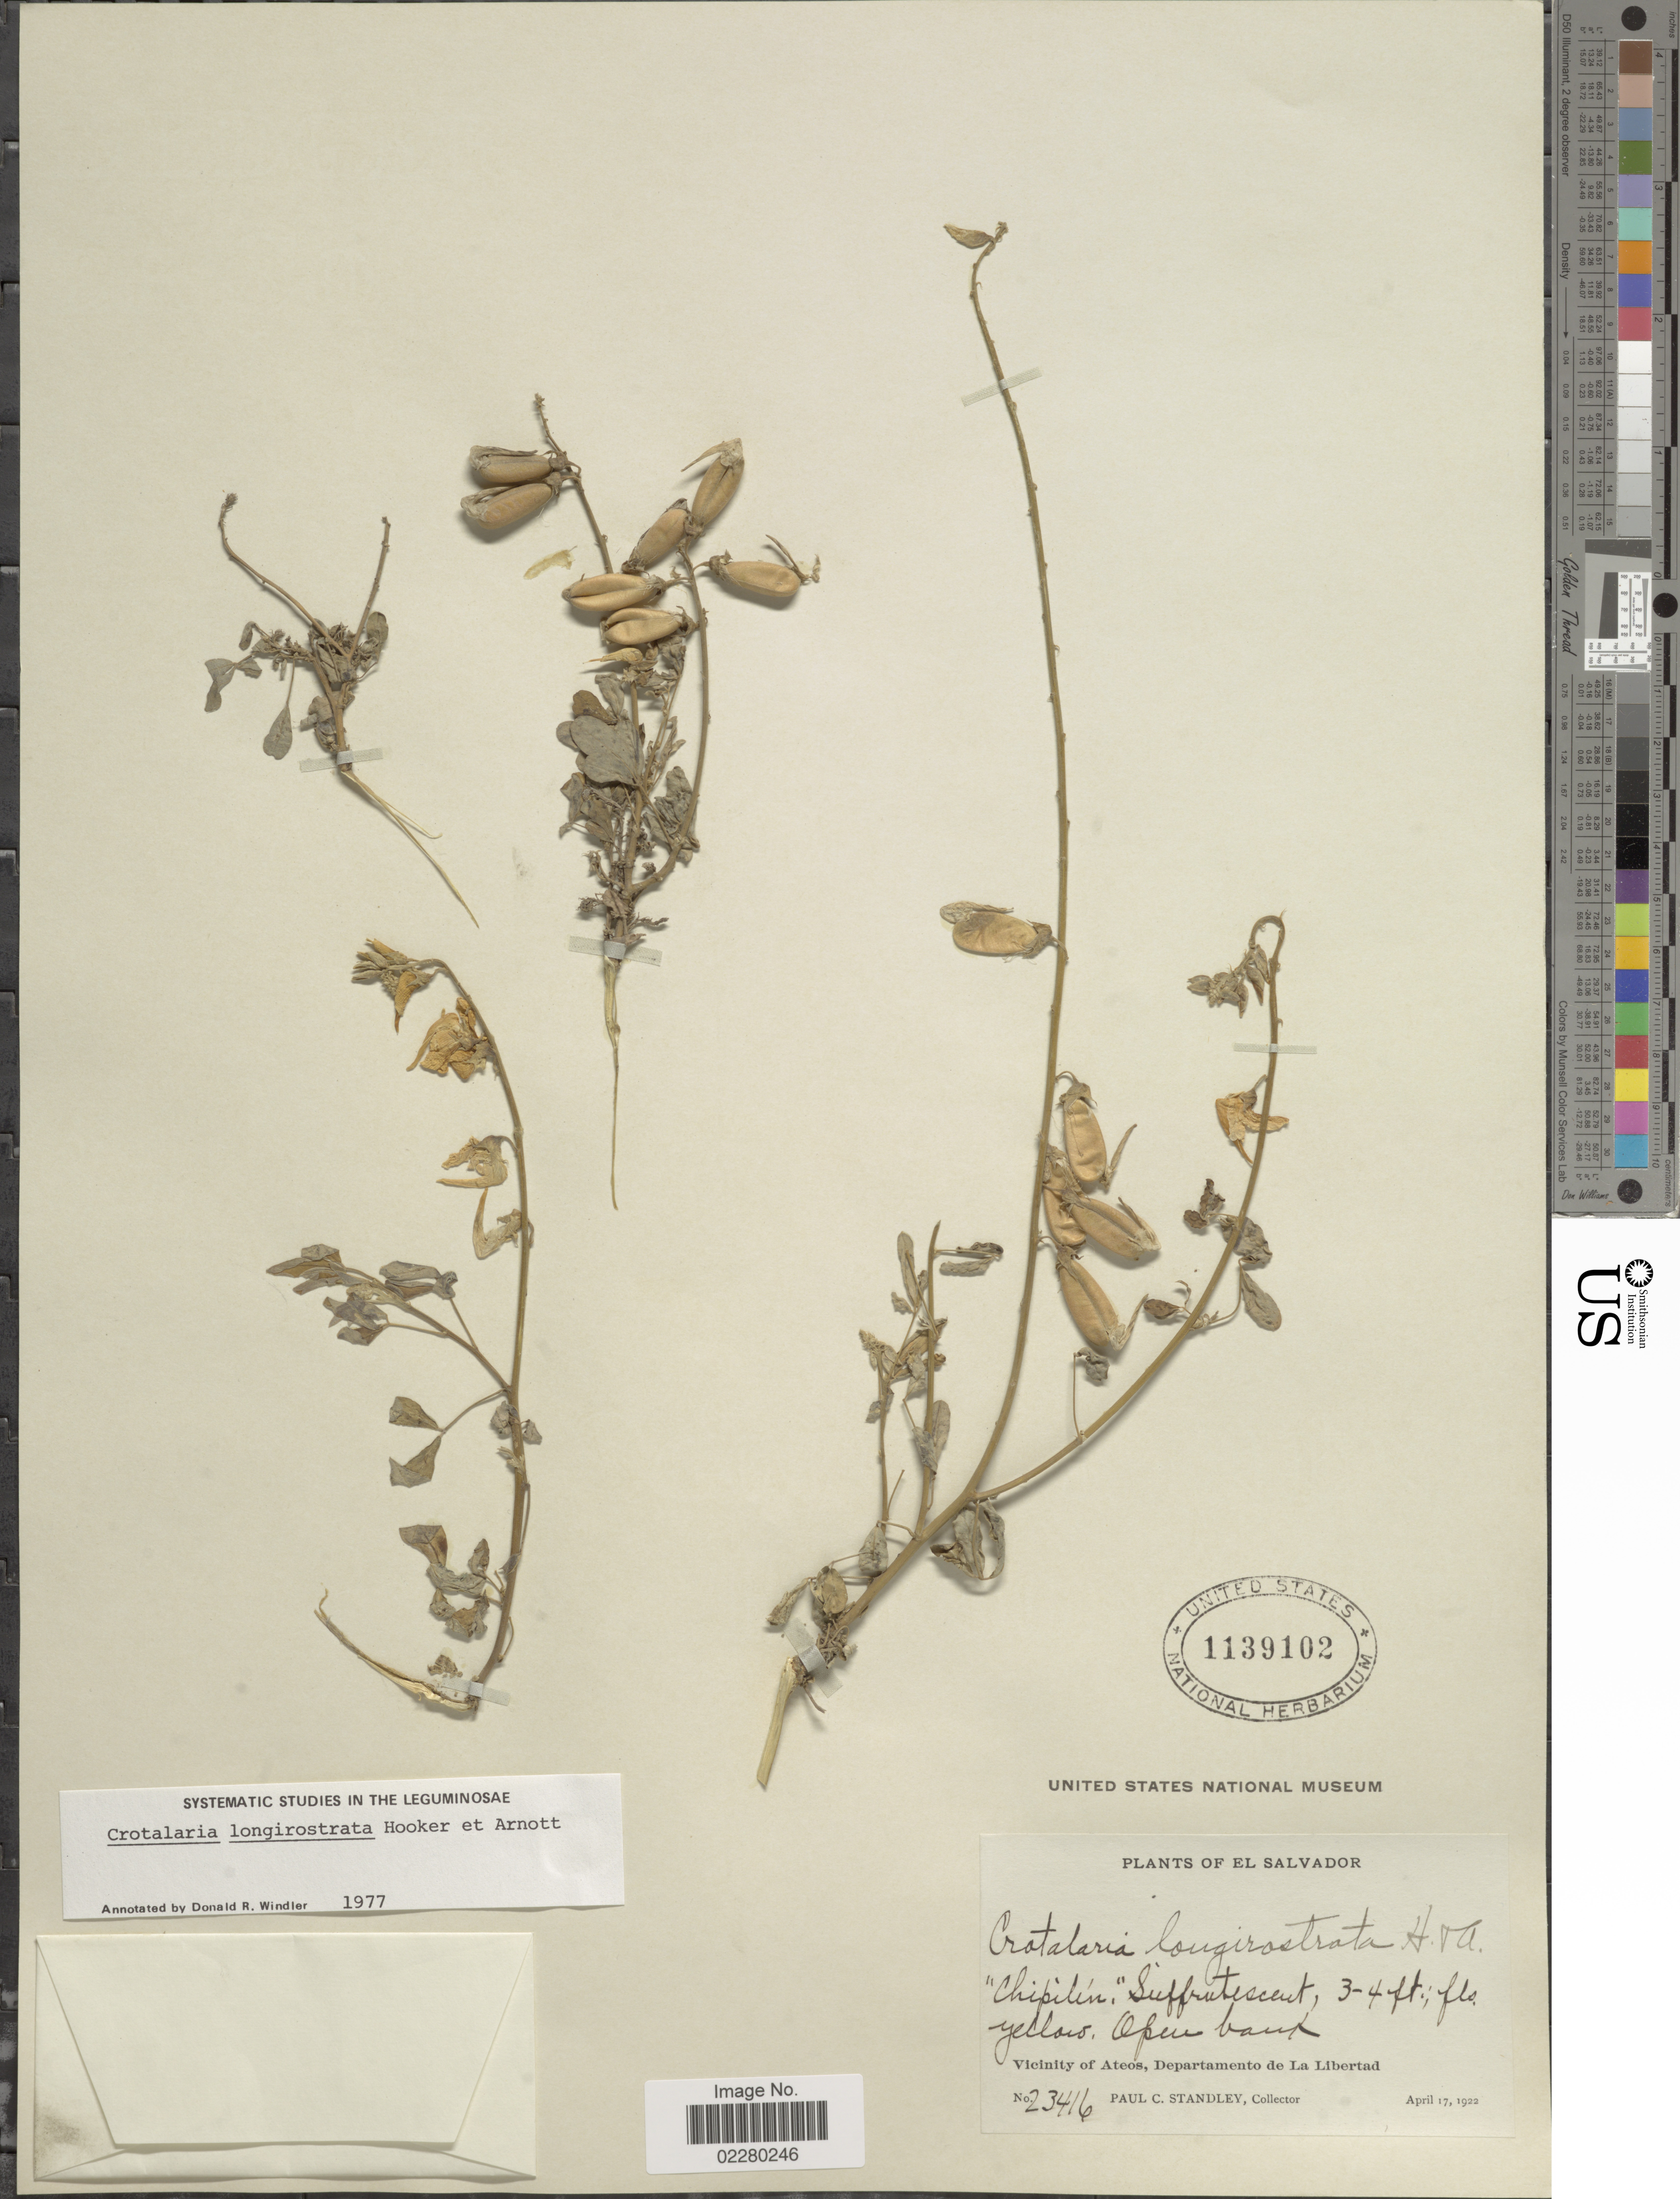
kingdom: Plantae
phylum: Tracheophyta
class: Magnoliopsida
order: Fabales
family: Fabaceae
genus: Crotalaria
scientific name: Crotalaria longirostrata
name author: Hook. & Arn.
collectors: P. C. Standley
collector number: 23416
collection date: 1922-04-17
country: El Salvador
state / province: La Libertad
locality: Vicinity of Ateos, Departamento de La Libertad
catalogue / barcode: US 1139102